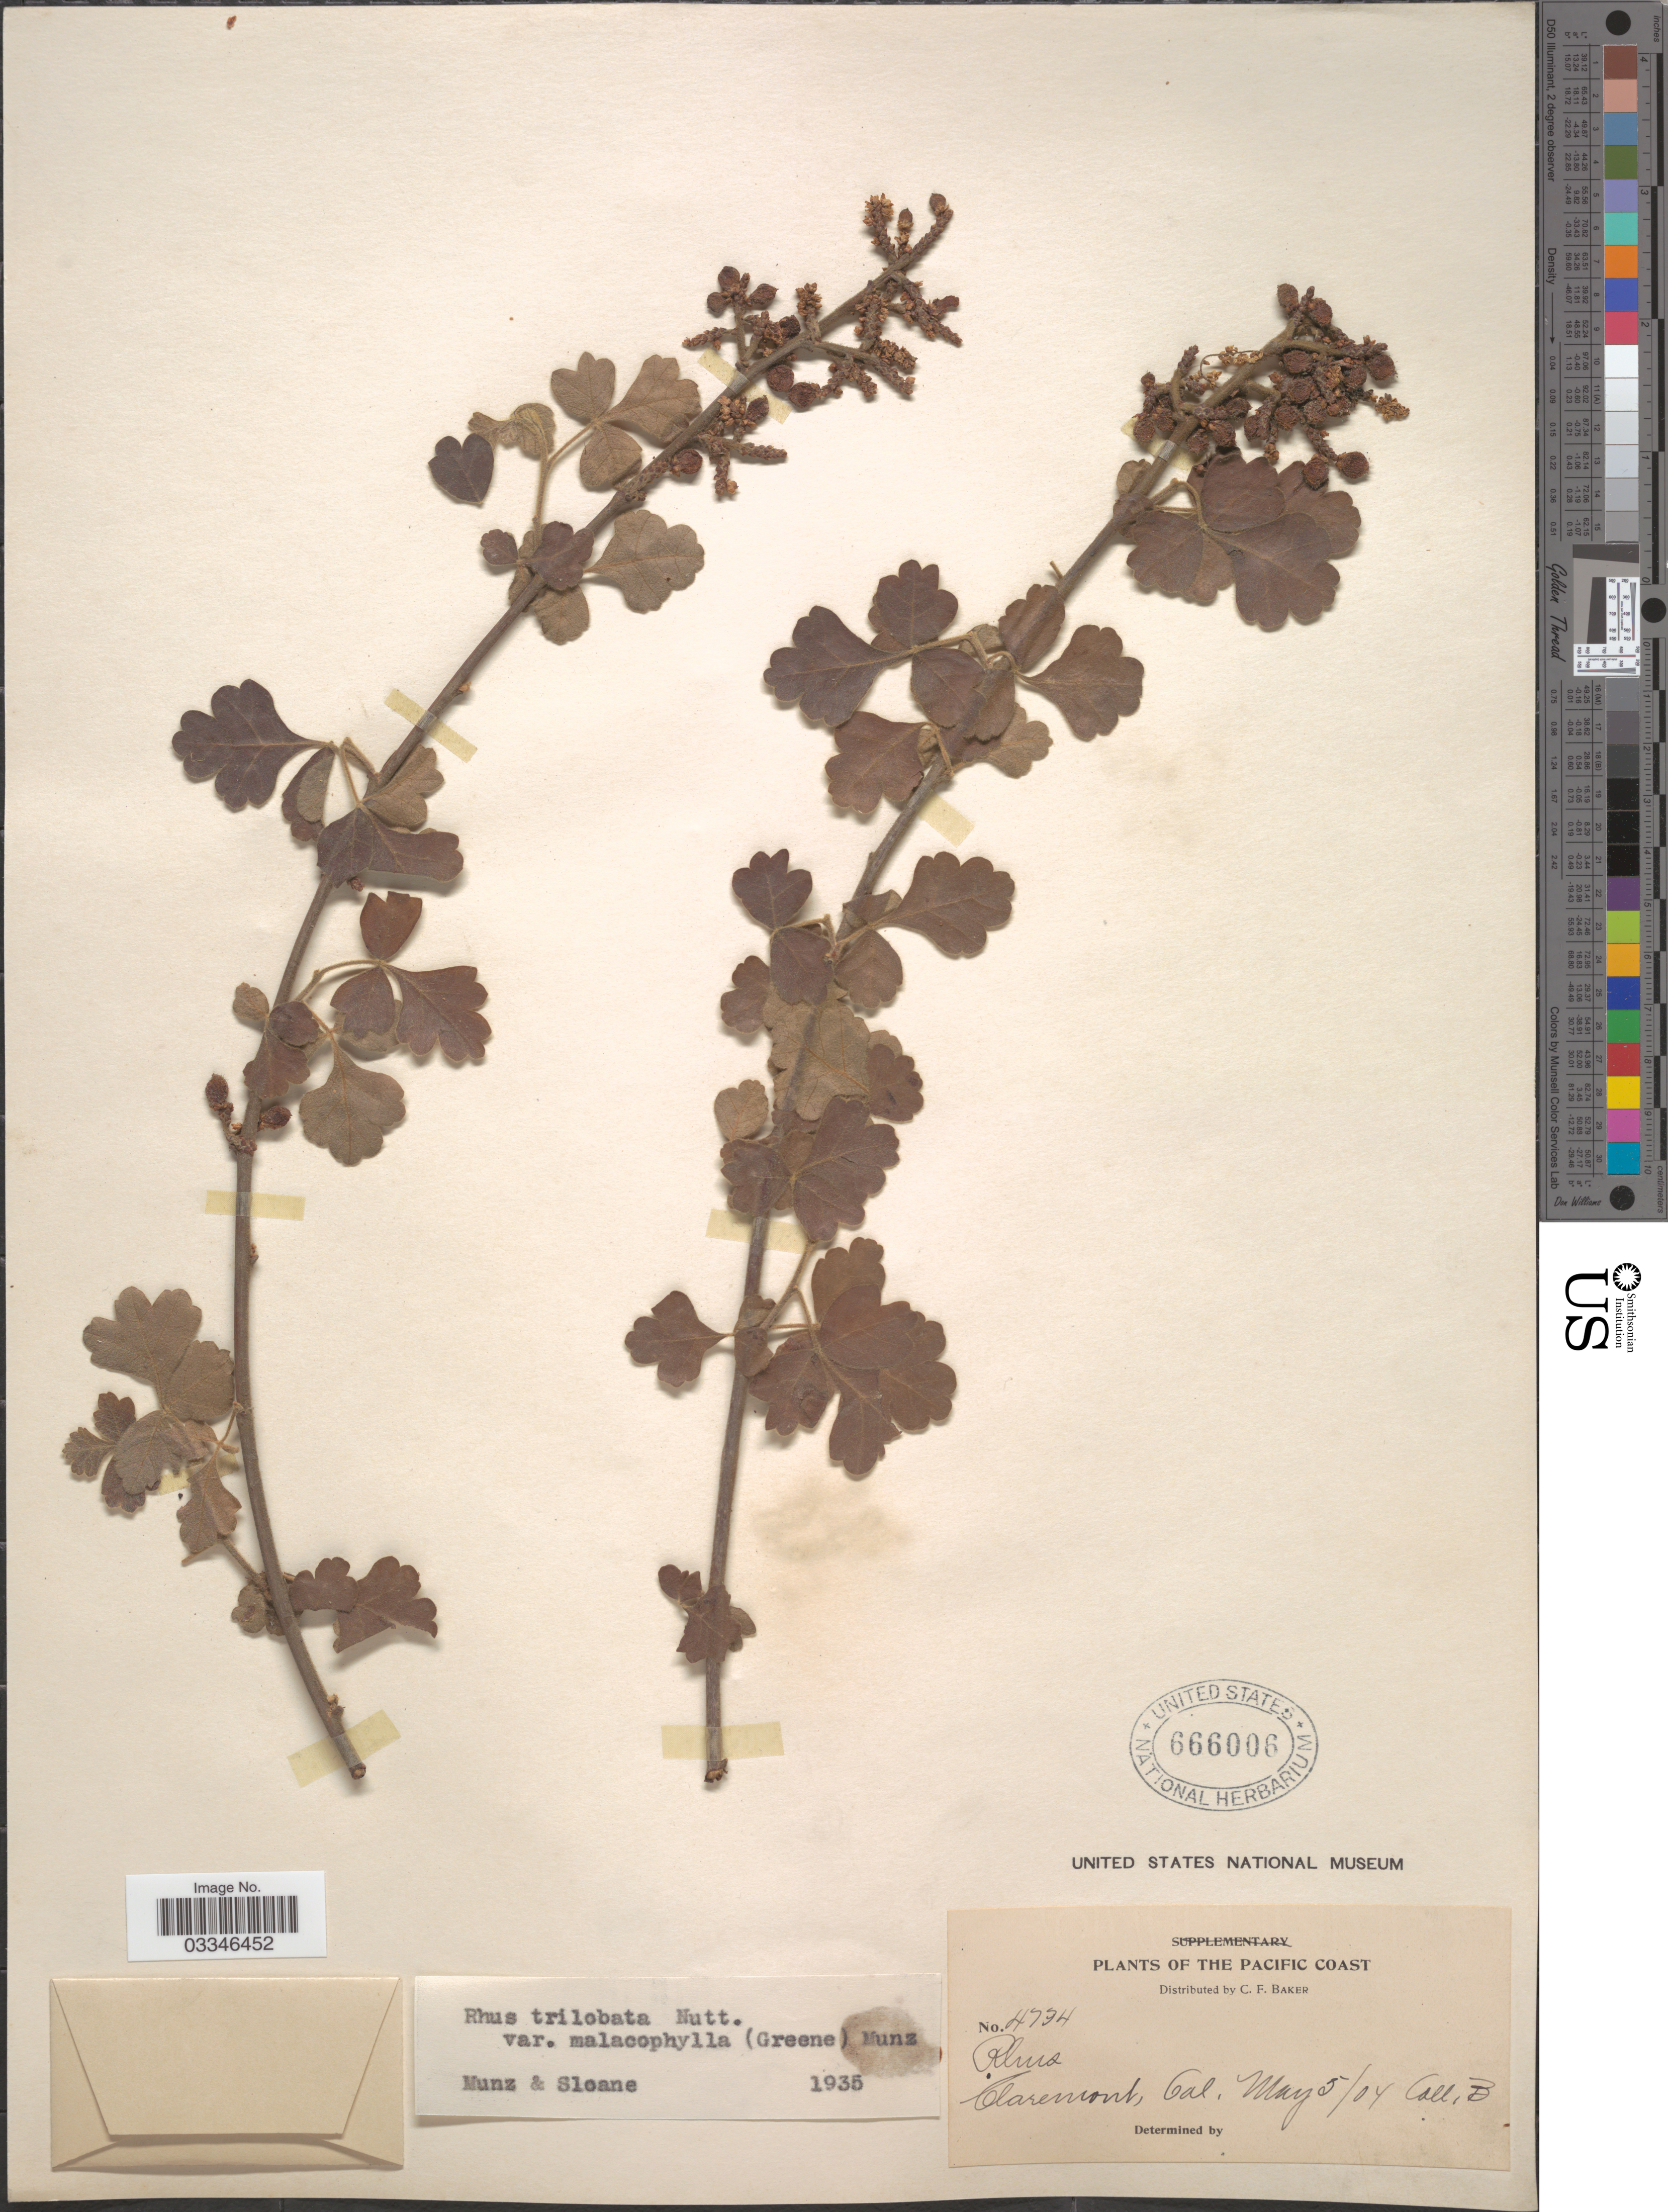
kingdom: Plantae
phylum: Tracheophyta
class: Magnoliopsida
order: Sapindales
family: Anacardiaceae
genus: Rhus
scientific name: Rhus trilobata var. malacophylla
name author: Nutt.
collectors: C. F. Baker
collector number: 4734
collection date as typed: Transcribed d/m/y: 5/5/4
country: United States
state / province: California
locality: Claremont.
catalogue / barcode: US 666006